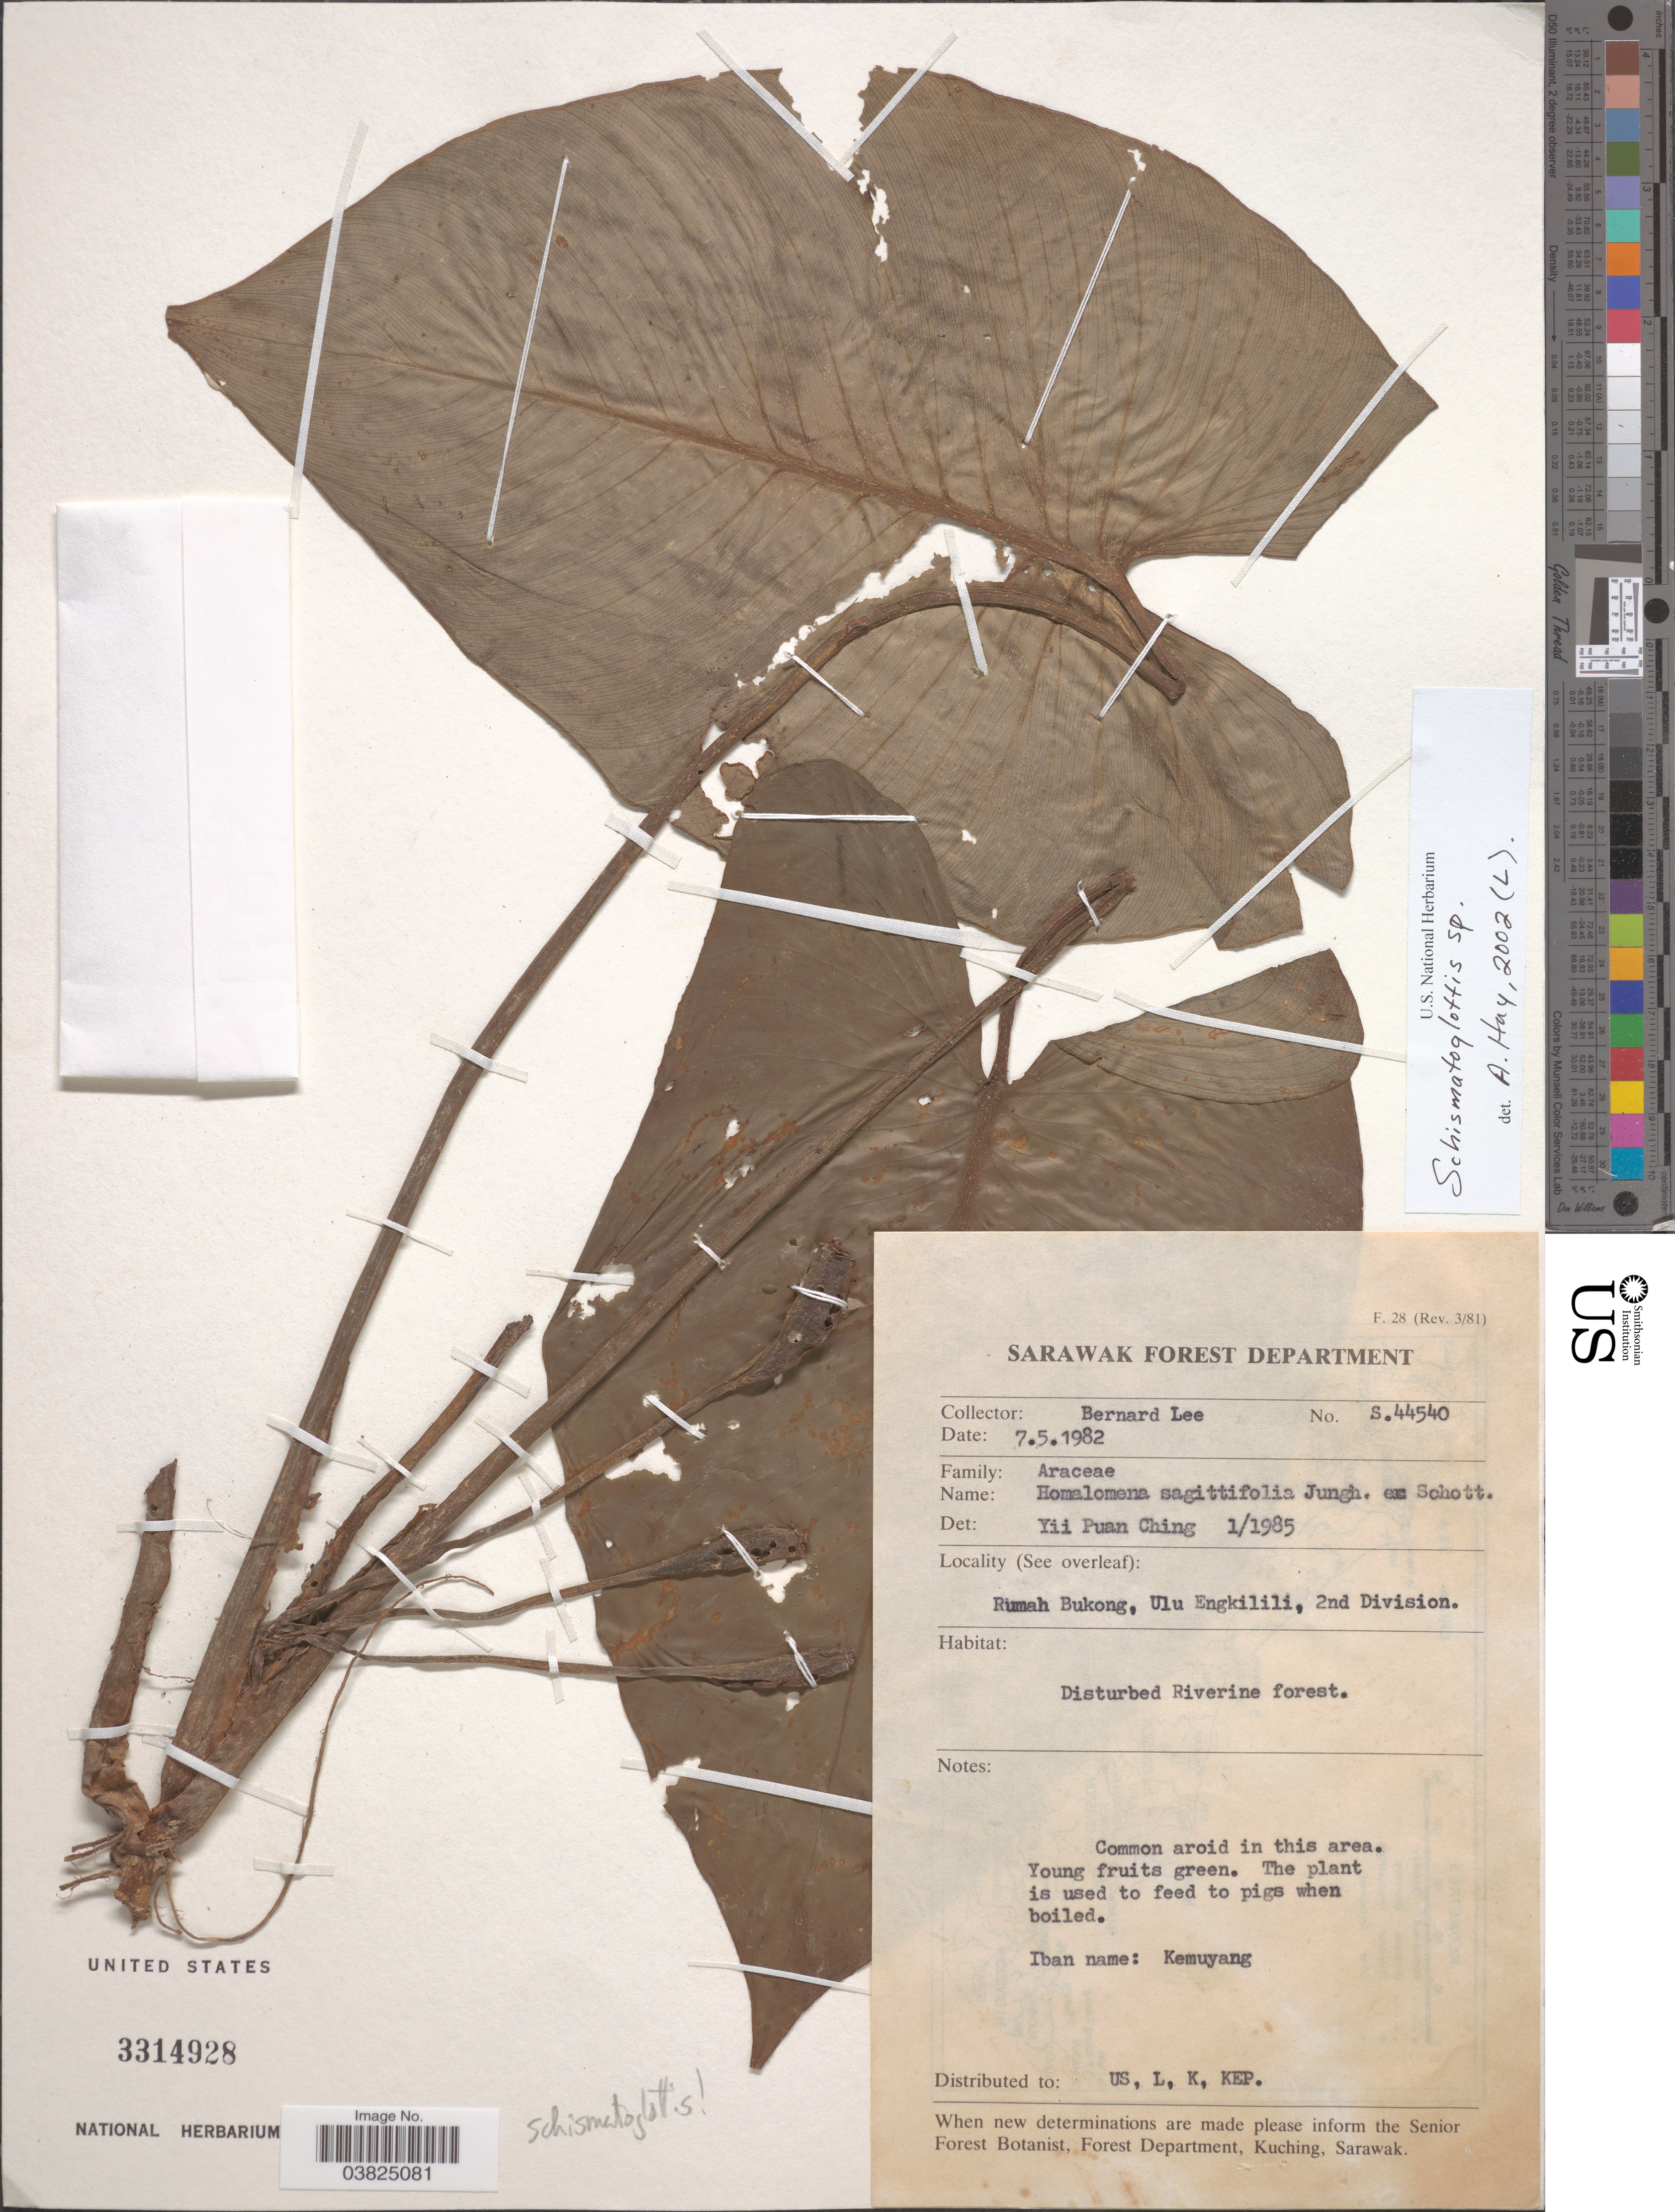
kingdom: Plantae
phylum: Tracheophyta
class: Liliopsida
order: Alismatales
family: Araceae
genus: Schismatoglottis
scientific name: Schismatoglottis sp.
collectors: B. Lee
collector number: S.44540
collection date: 1982-05-07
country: Malaysia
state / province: Sarawak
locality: Rumah Bukong, Ulu Engkilili, 2nd Division.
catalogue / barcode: US 3314928